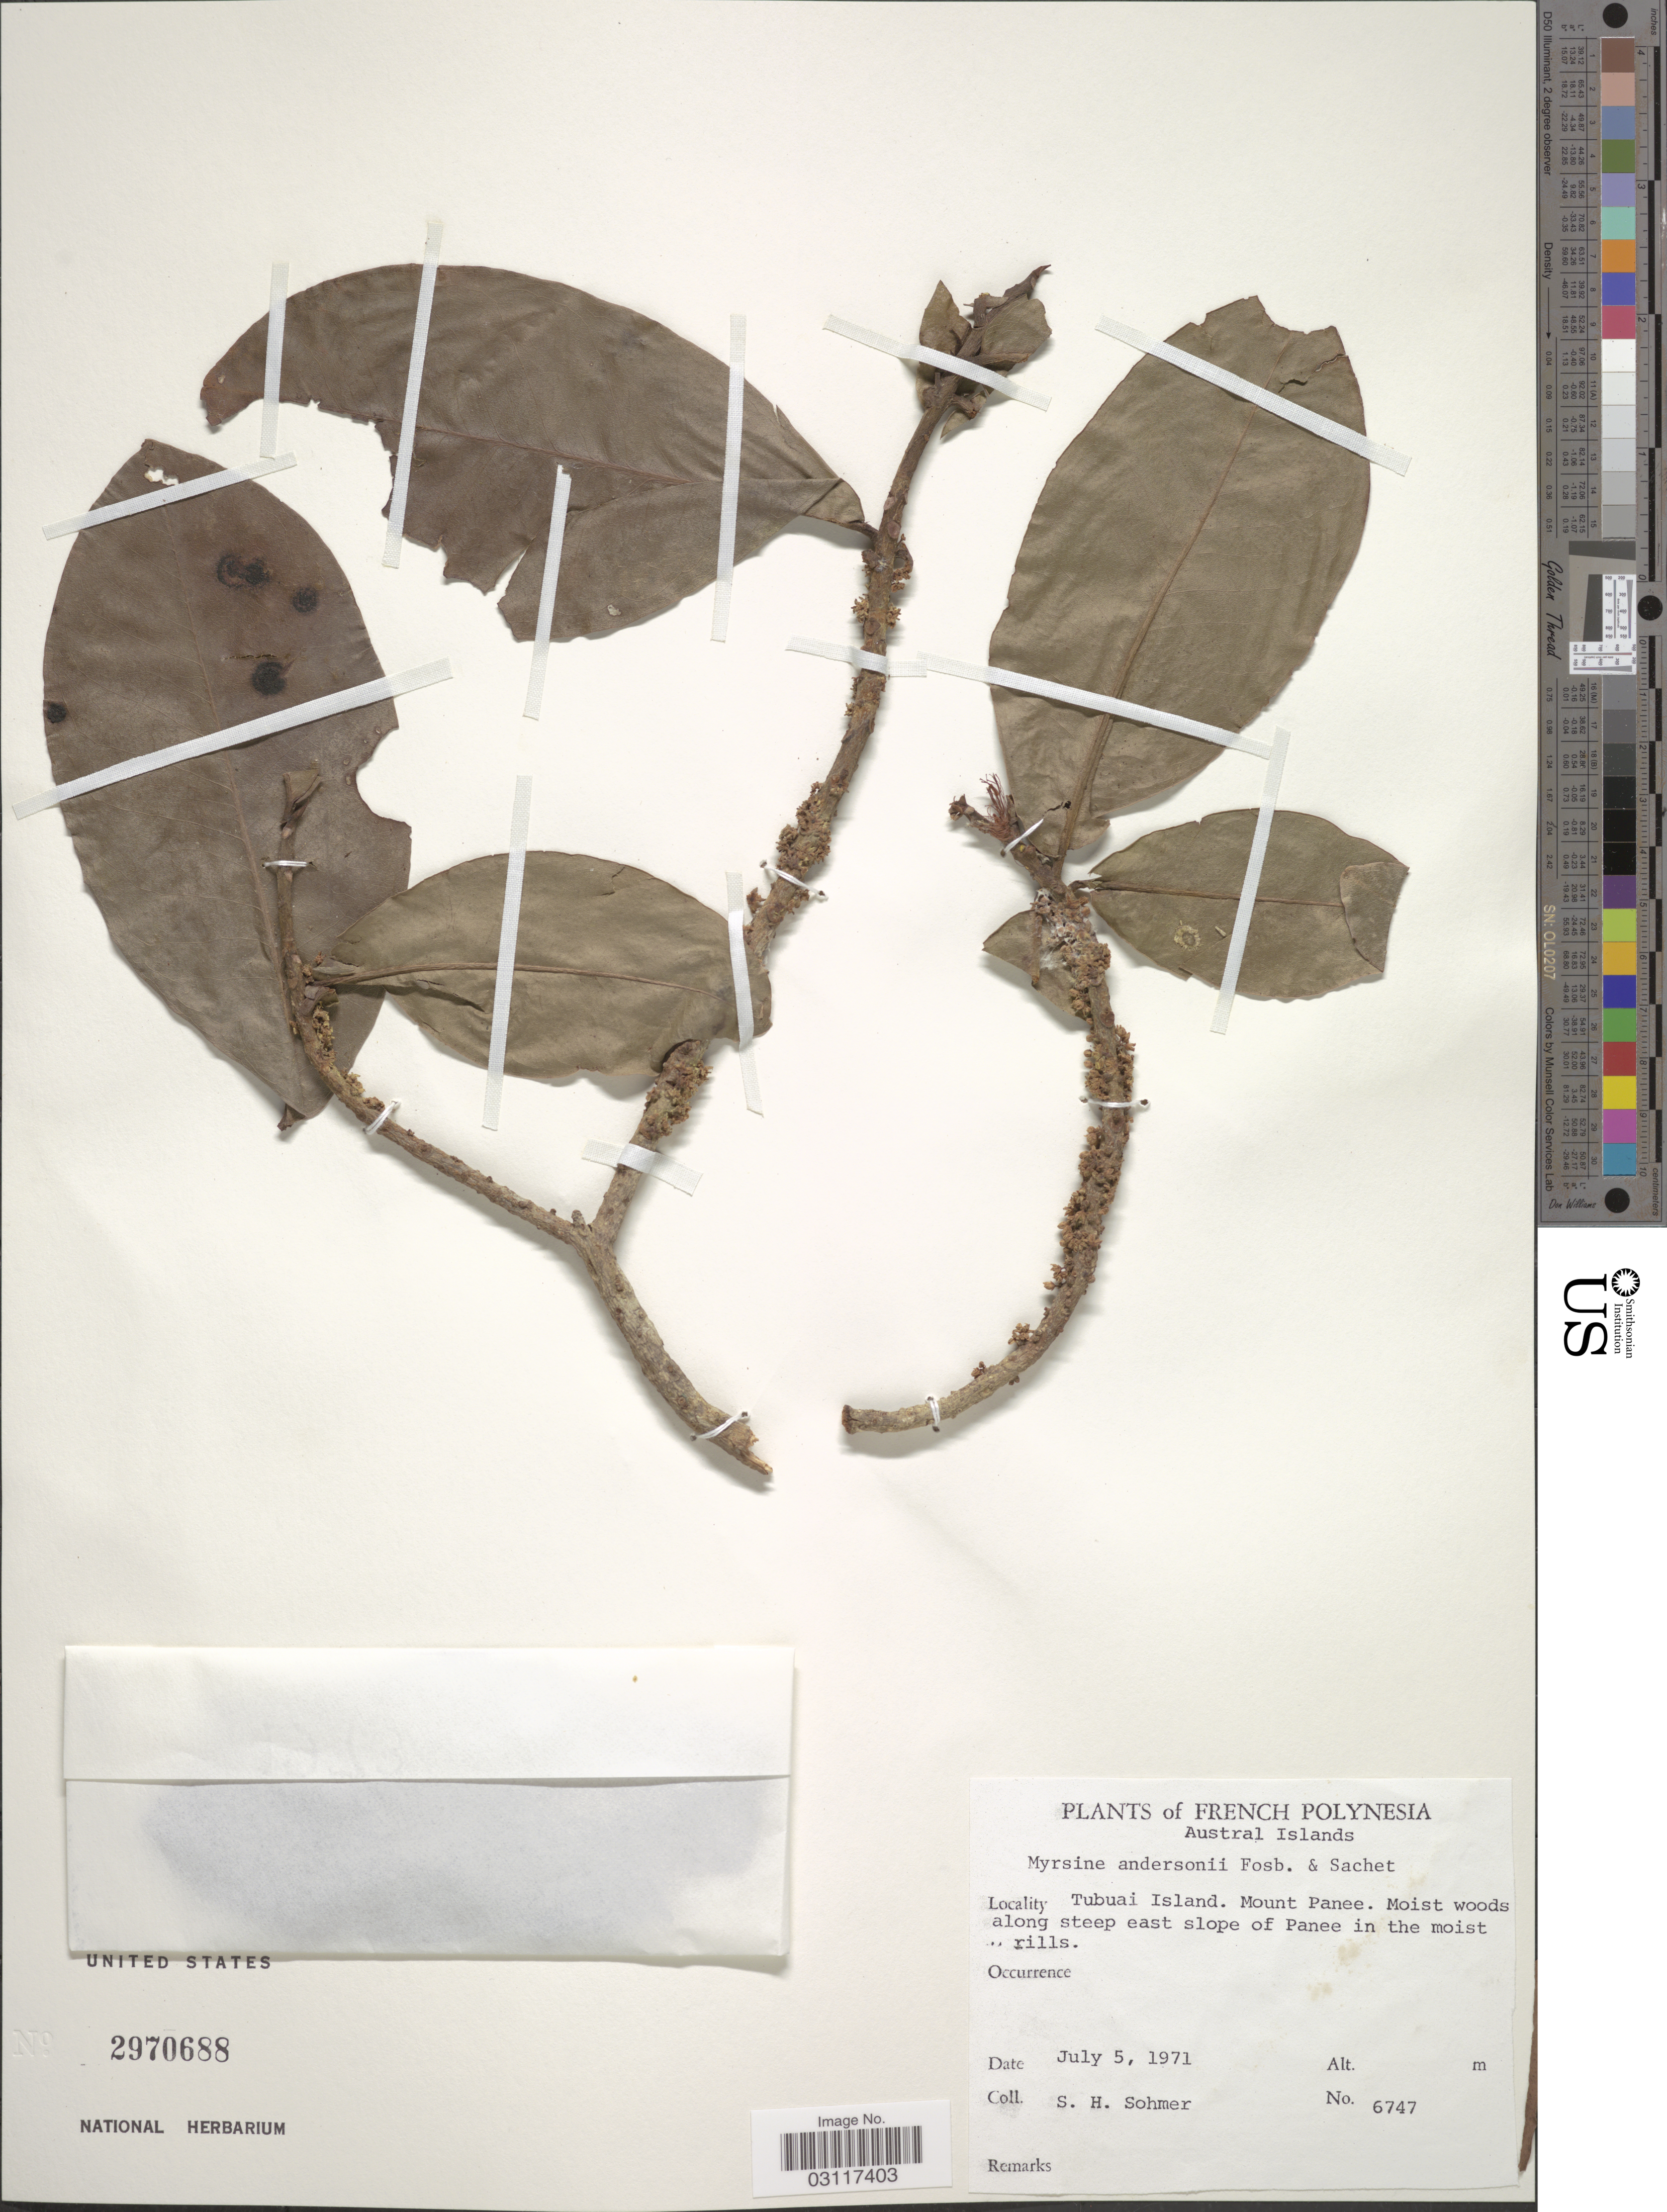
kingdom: Plantae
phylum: Tracheophyta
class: Magnoliopsida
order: Ericales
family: Primulaceae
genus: Myrsine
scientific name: Myrsine andersonii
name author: Fosberg & Sachet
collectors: S. H. Sohmer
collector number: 6747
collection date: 1971-07-05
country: French Polynesia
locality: Austral Islands, Tubuai Island, Mount Panee, Moist woods along steep east slope of Panee in the moist [illegible text]rills.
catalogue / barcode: US 2970688